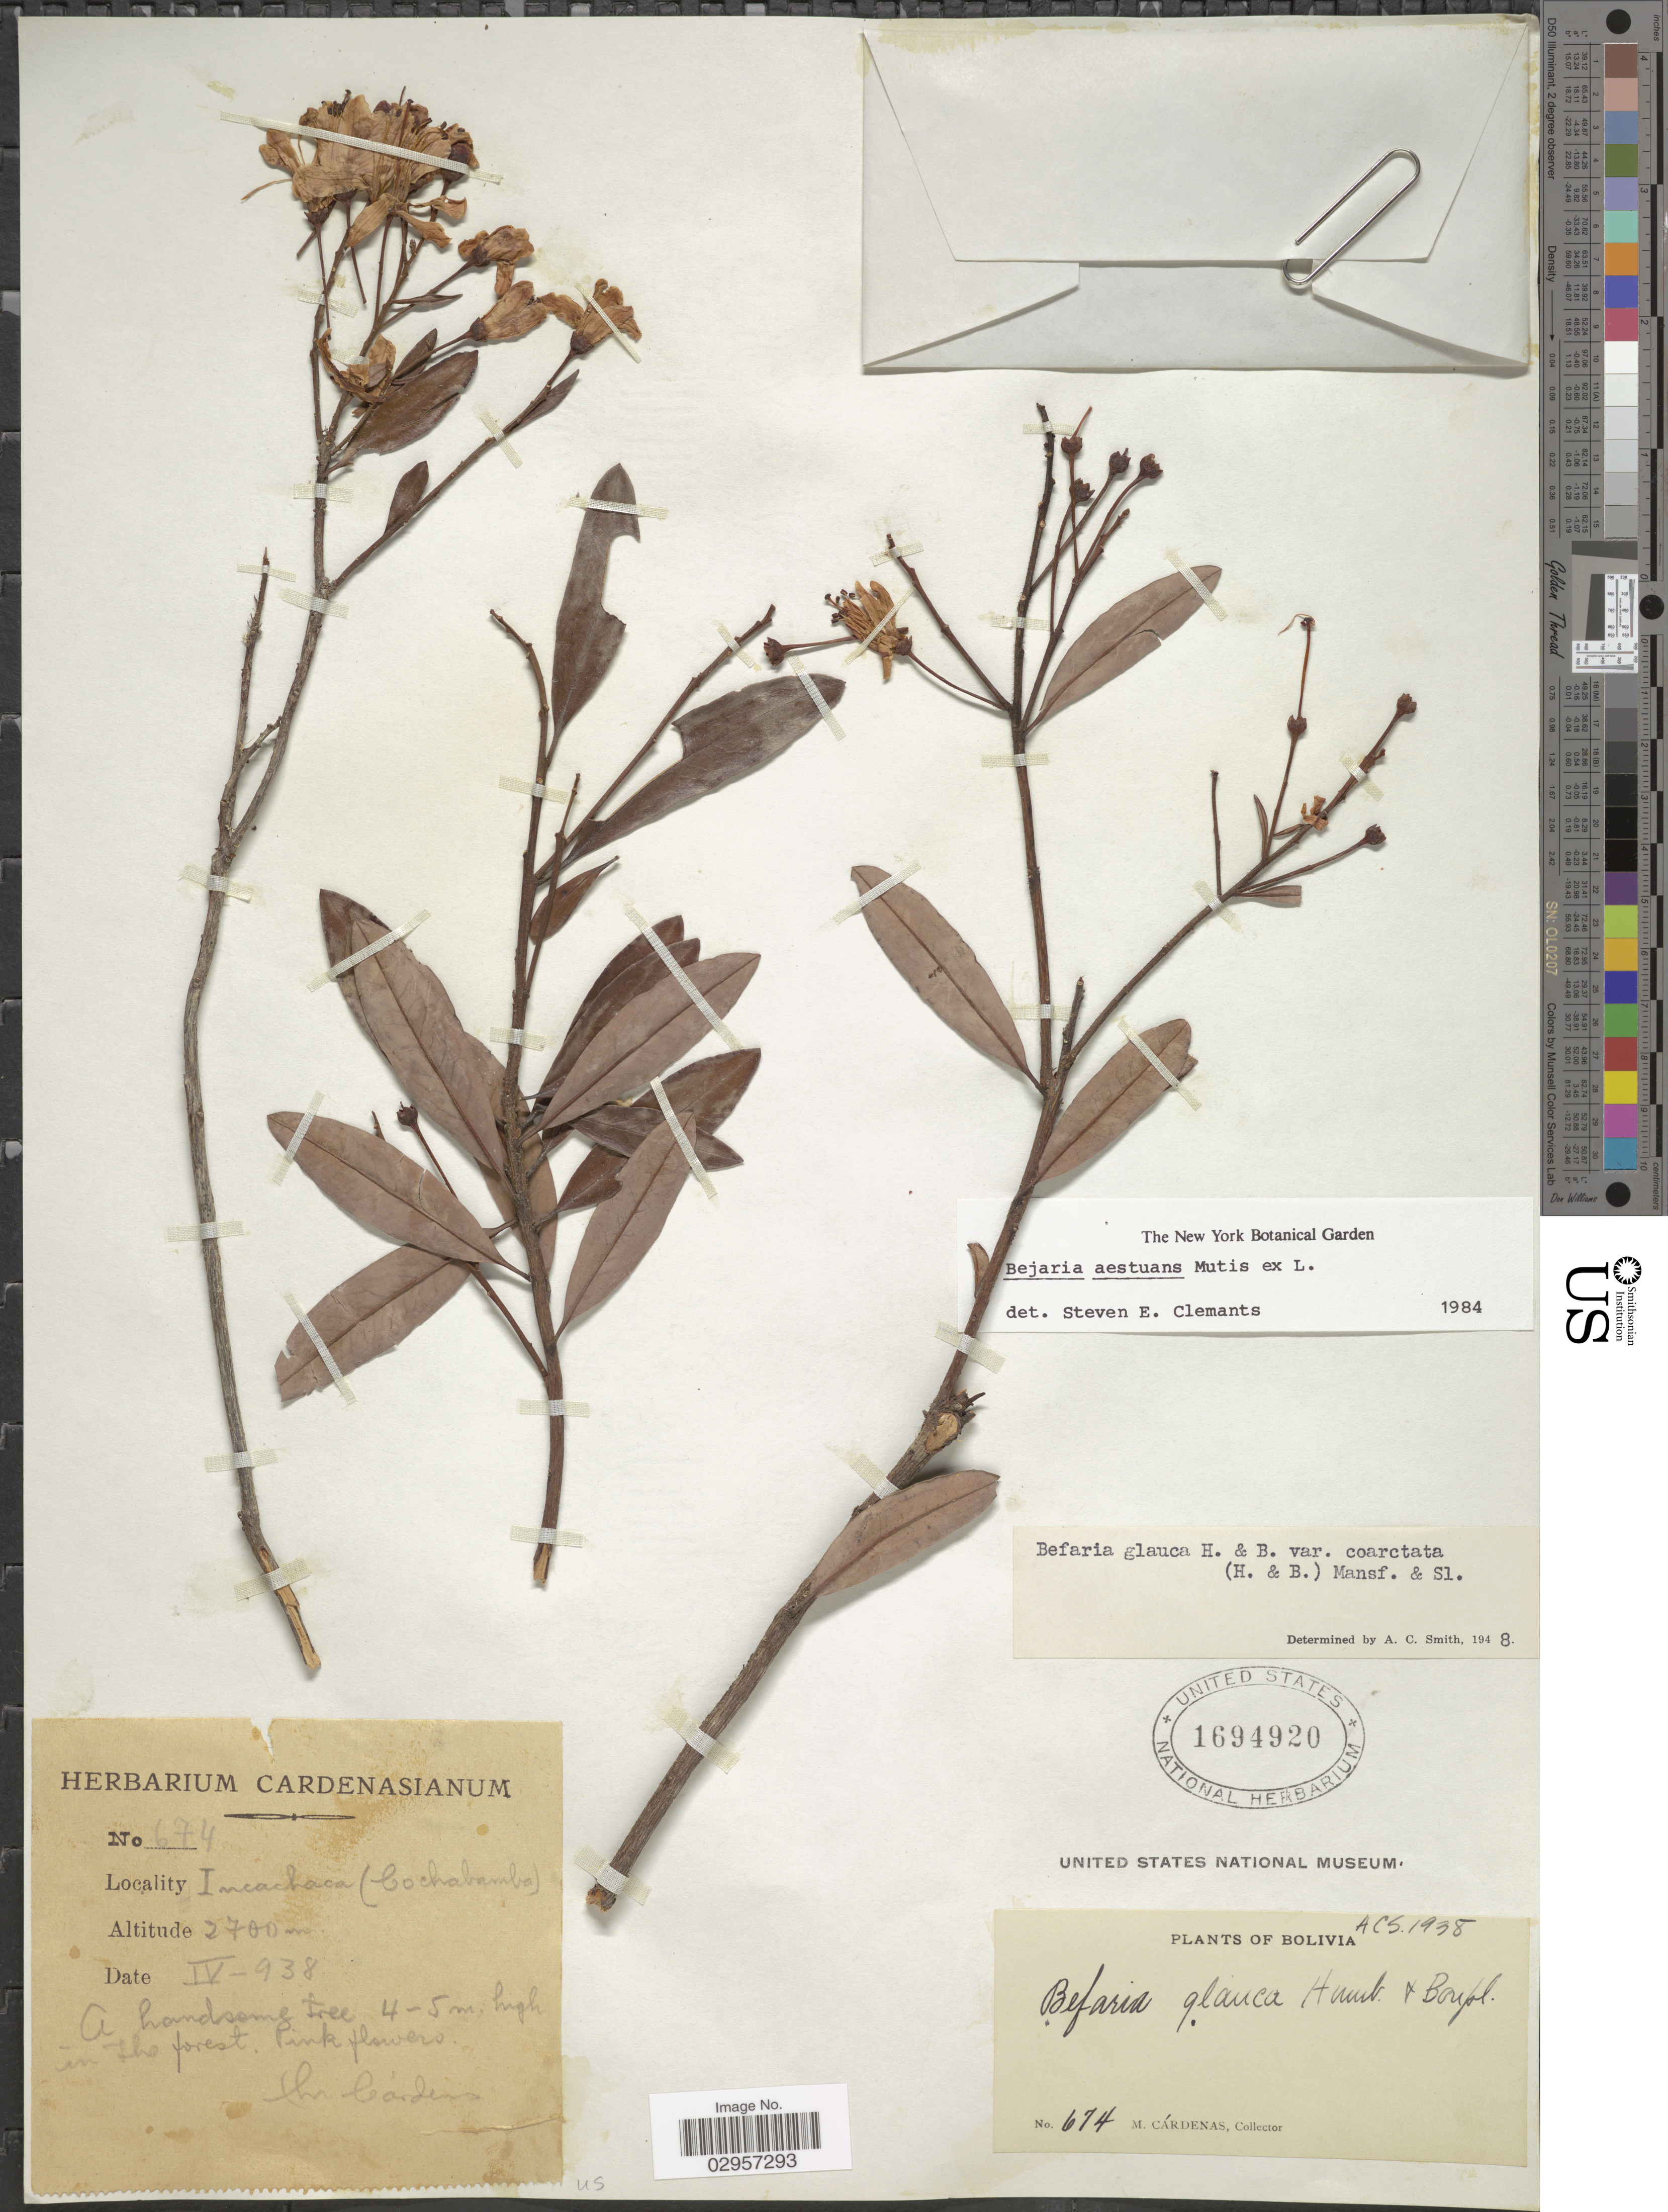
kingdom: Plantae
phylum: Tracheophyta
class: Magnoliopsida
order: Ericales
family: Ericaceae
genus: Befaria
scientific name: Befaria aestuans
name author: Mutis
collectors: M. Cárdenas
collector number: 674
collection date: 1938-04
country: Bolivia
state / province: Cochabamba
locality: Incachaca (Cochabamba).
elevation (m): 2700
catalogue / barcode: US 1694920